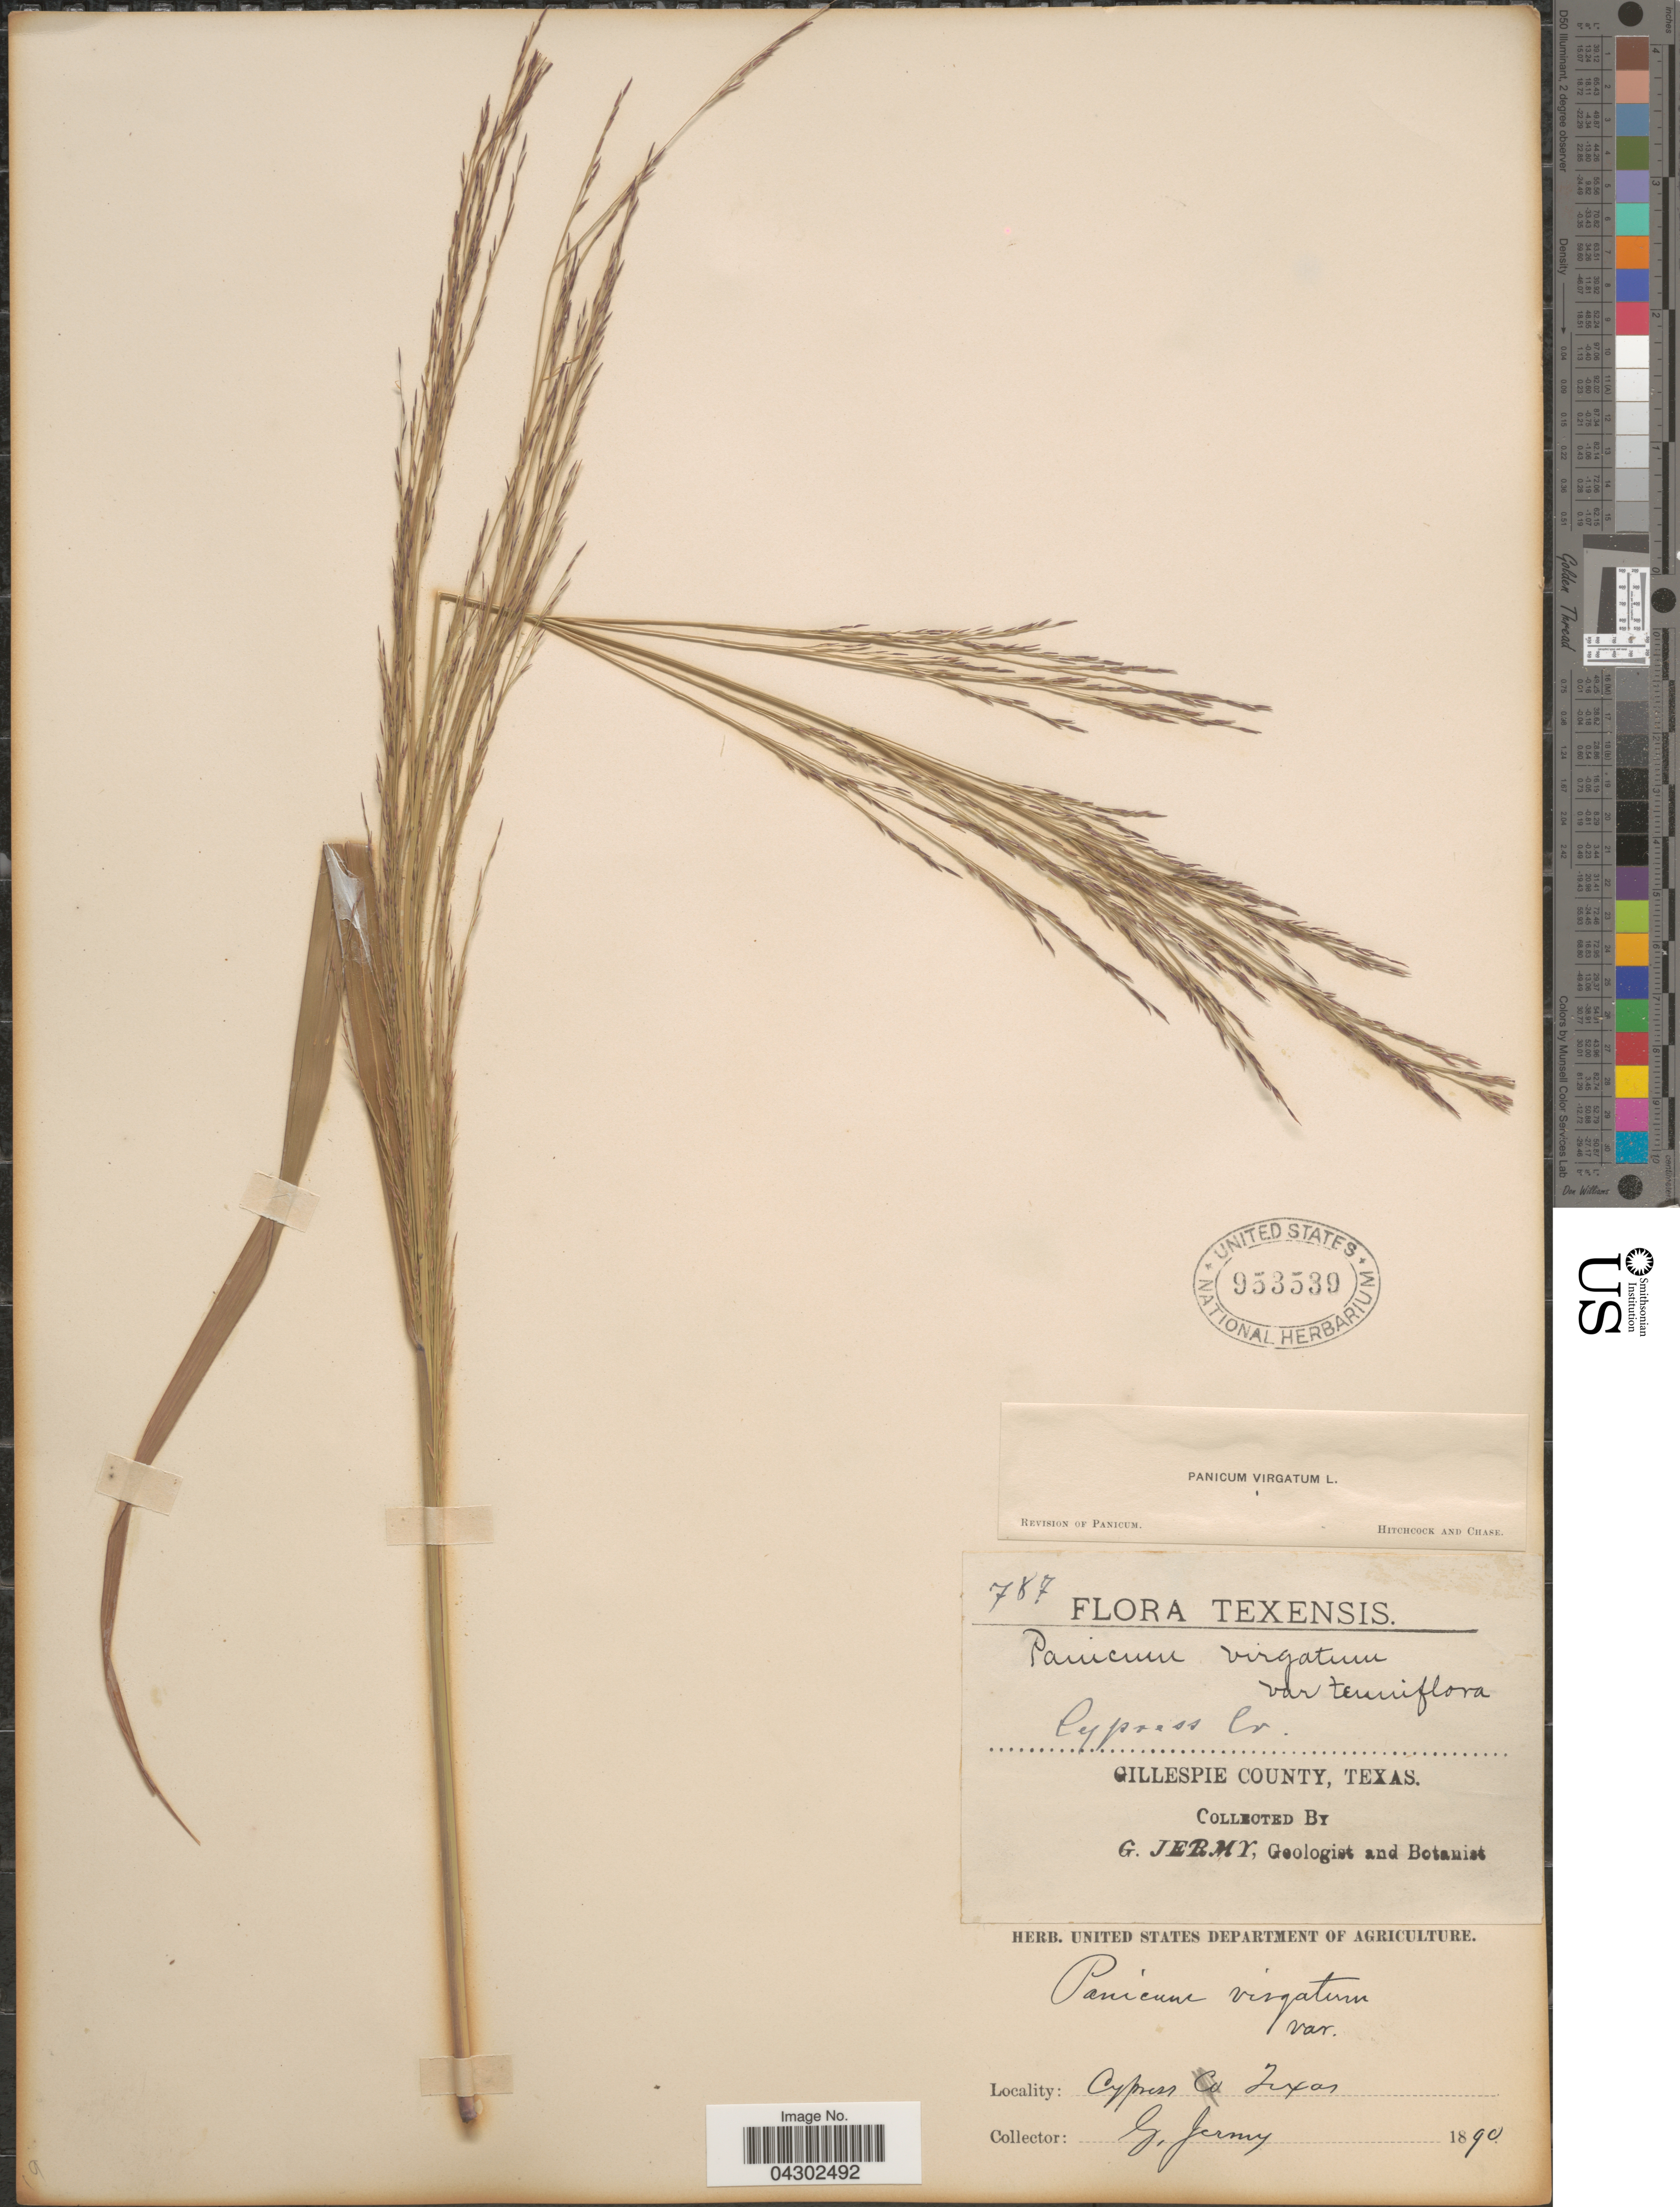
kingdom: Plantae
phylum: Tracheophyta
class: Liliopsida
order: Poales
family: Poaceae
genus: Panicum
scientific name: Panicum virgatum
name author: L.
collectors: G. Jermy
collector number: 787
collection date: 1890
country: United States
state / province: Texas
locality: Cypress Cr. Gillespie County.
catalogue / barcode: US 953539